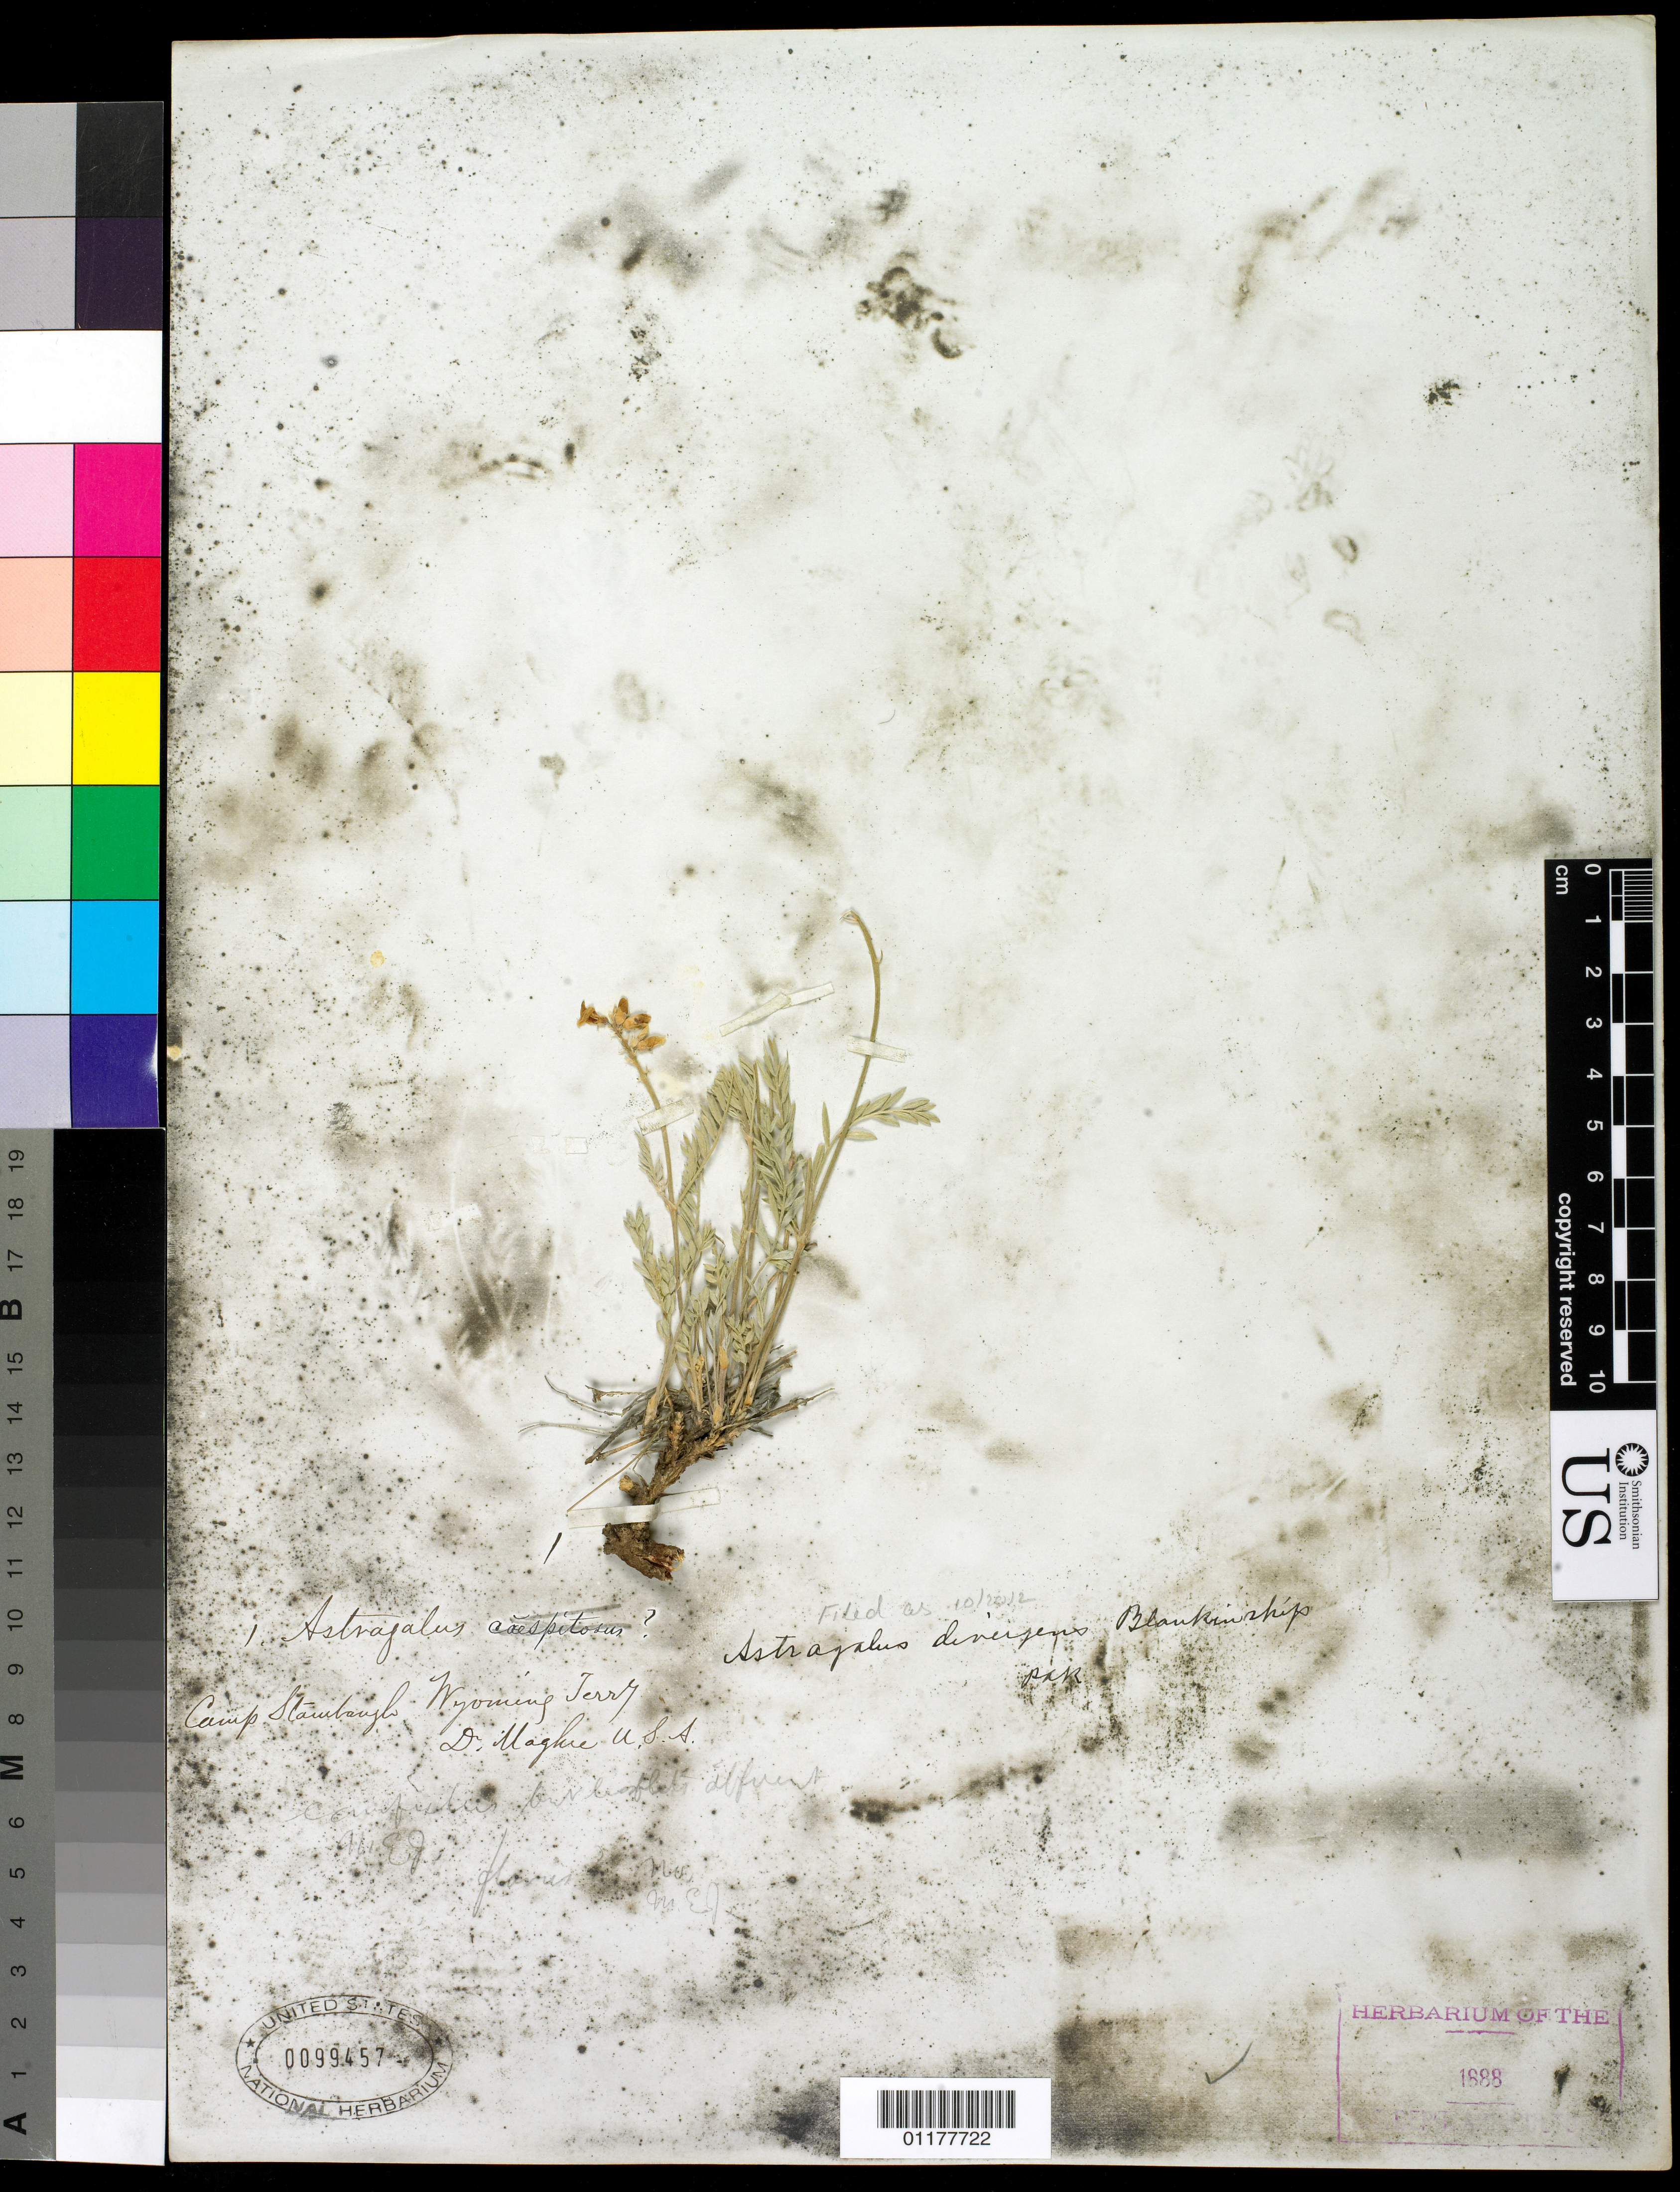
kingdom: Plantae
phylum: Tracheophyta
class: Magnoliopsida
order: Fabales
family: Fabaceae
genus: Astragalus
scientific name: Astragalus divergens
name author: Blank.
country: United States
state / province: Wyoming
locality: Wyoming Terr.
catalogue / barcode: US 99457